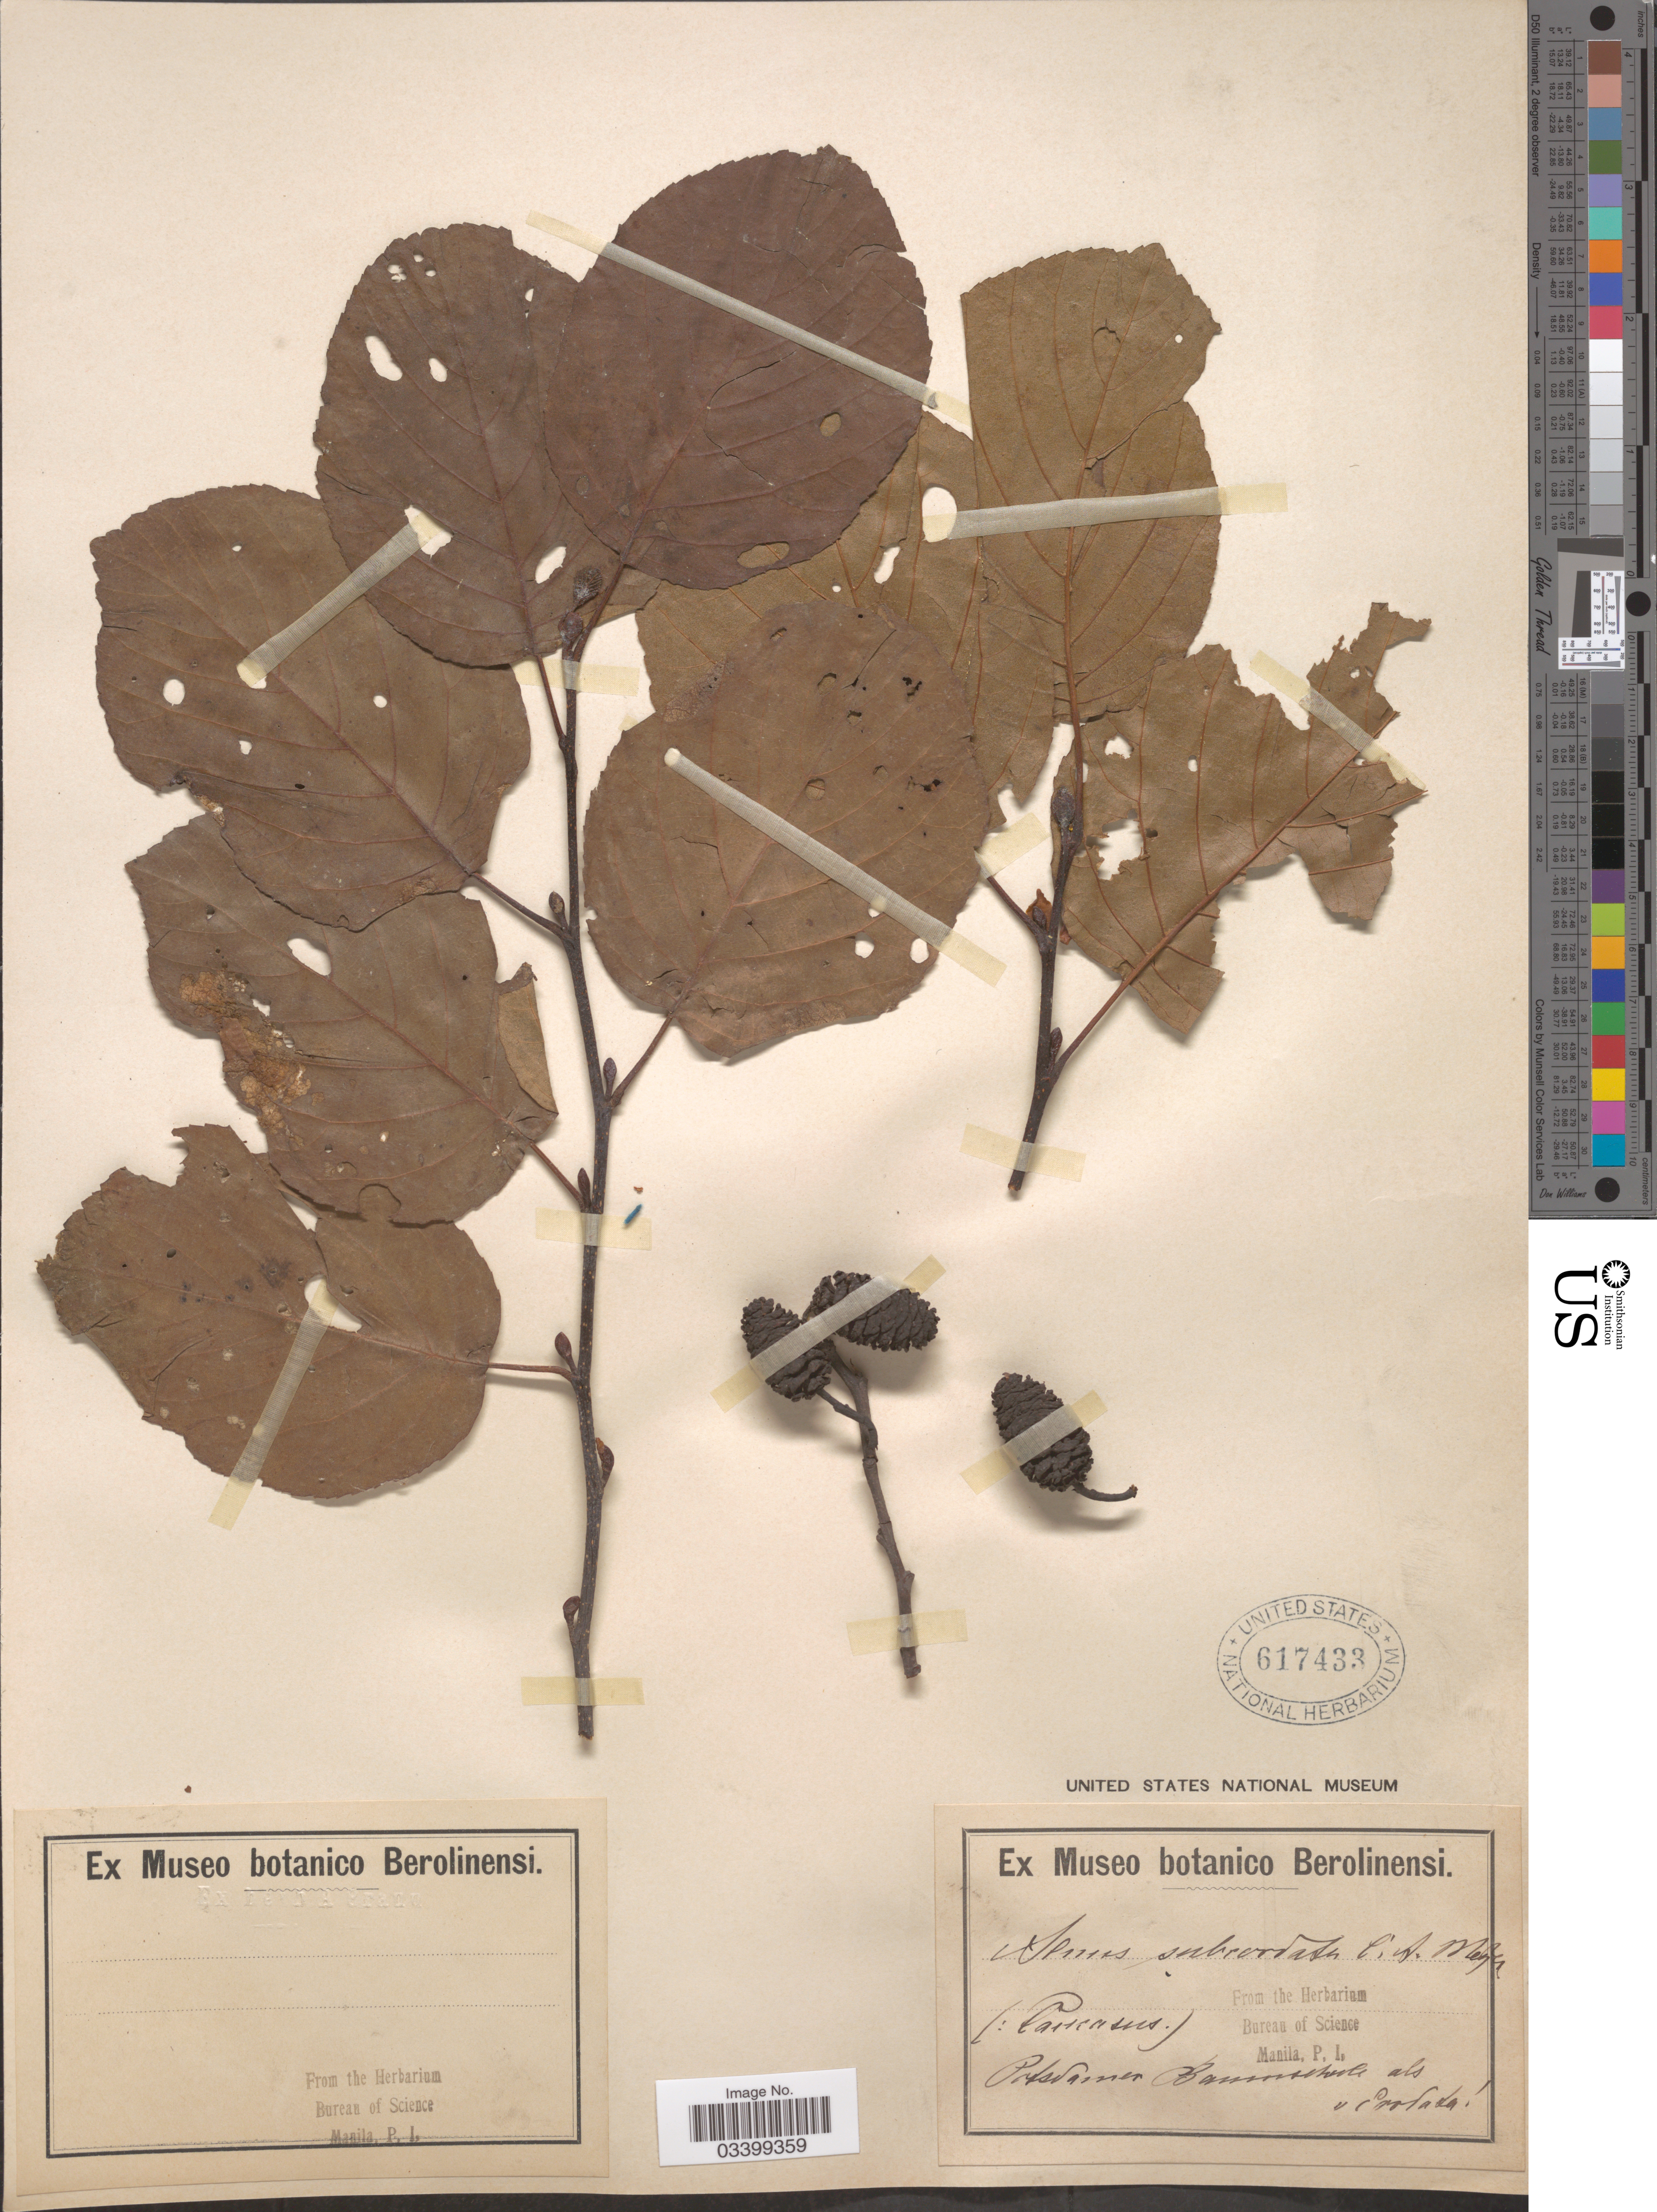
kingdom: Plantae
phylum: Tracheophyta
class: Magnoliopsida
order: Fagales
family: Betulaceae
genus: Alnus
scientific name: Alnus subcordata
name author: C.A. Mey.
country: Germany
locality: Potsdamer Baumschule als v. Crodada. [interpreted]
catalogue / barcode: US 617433